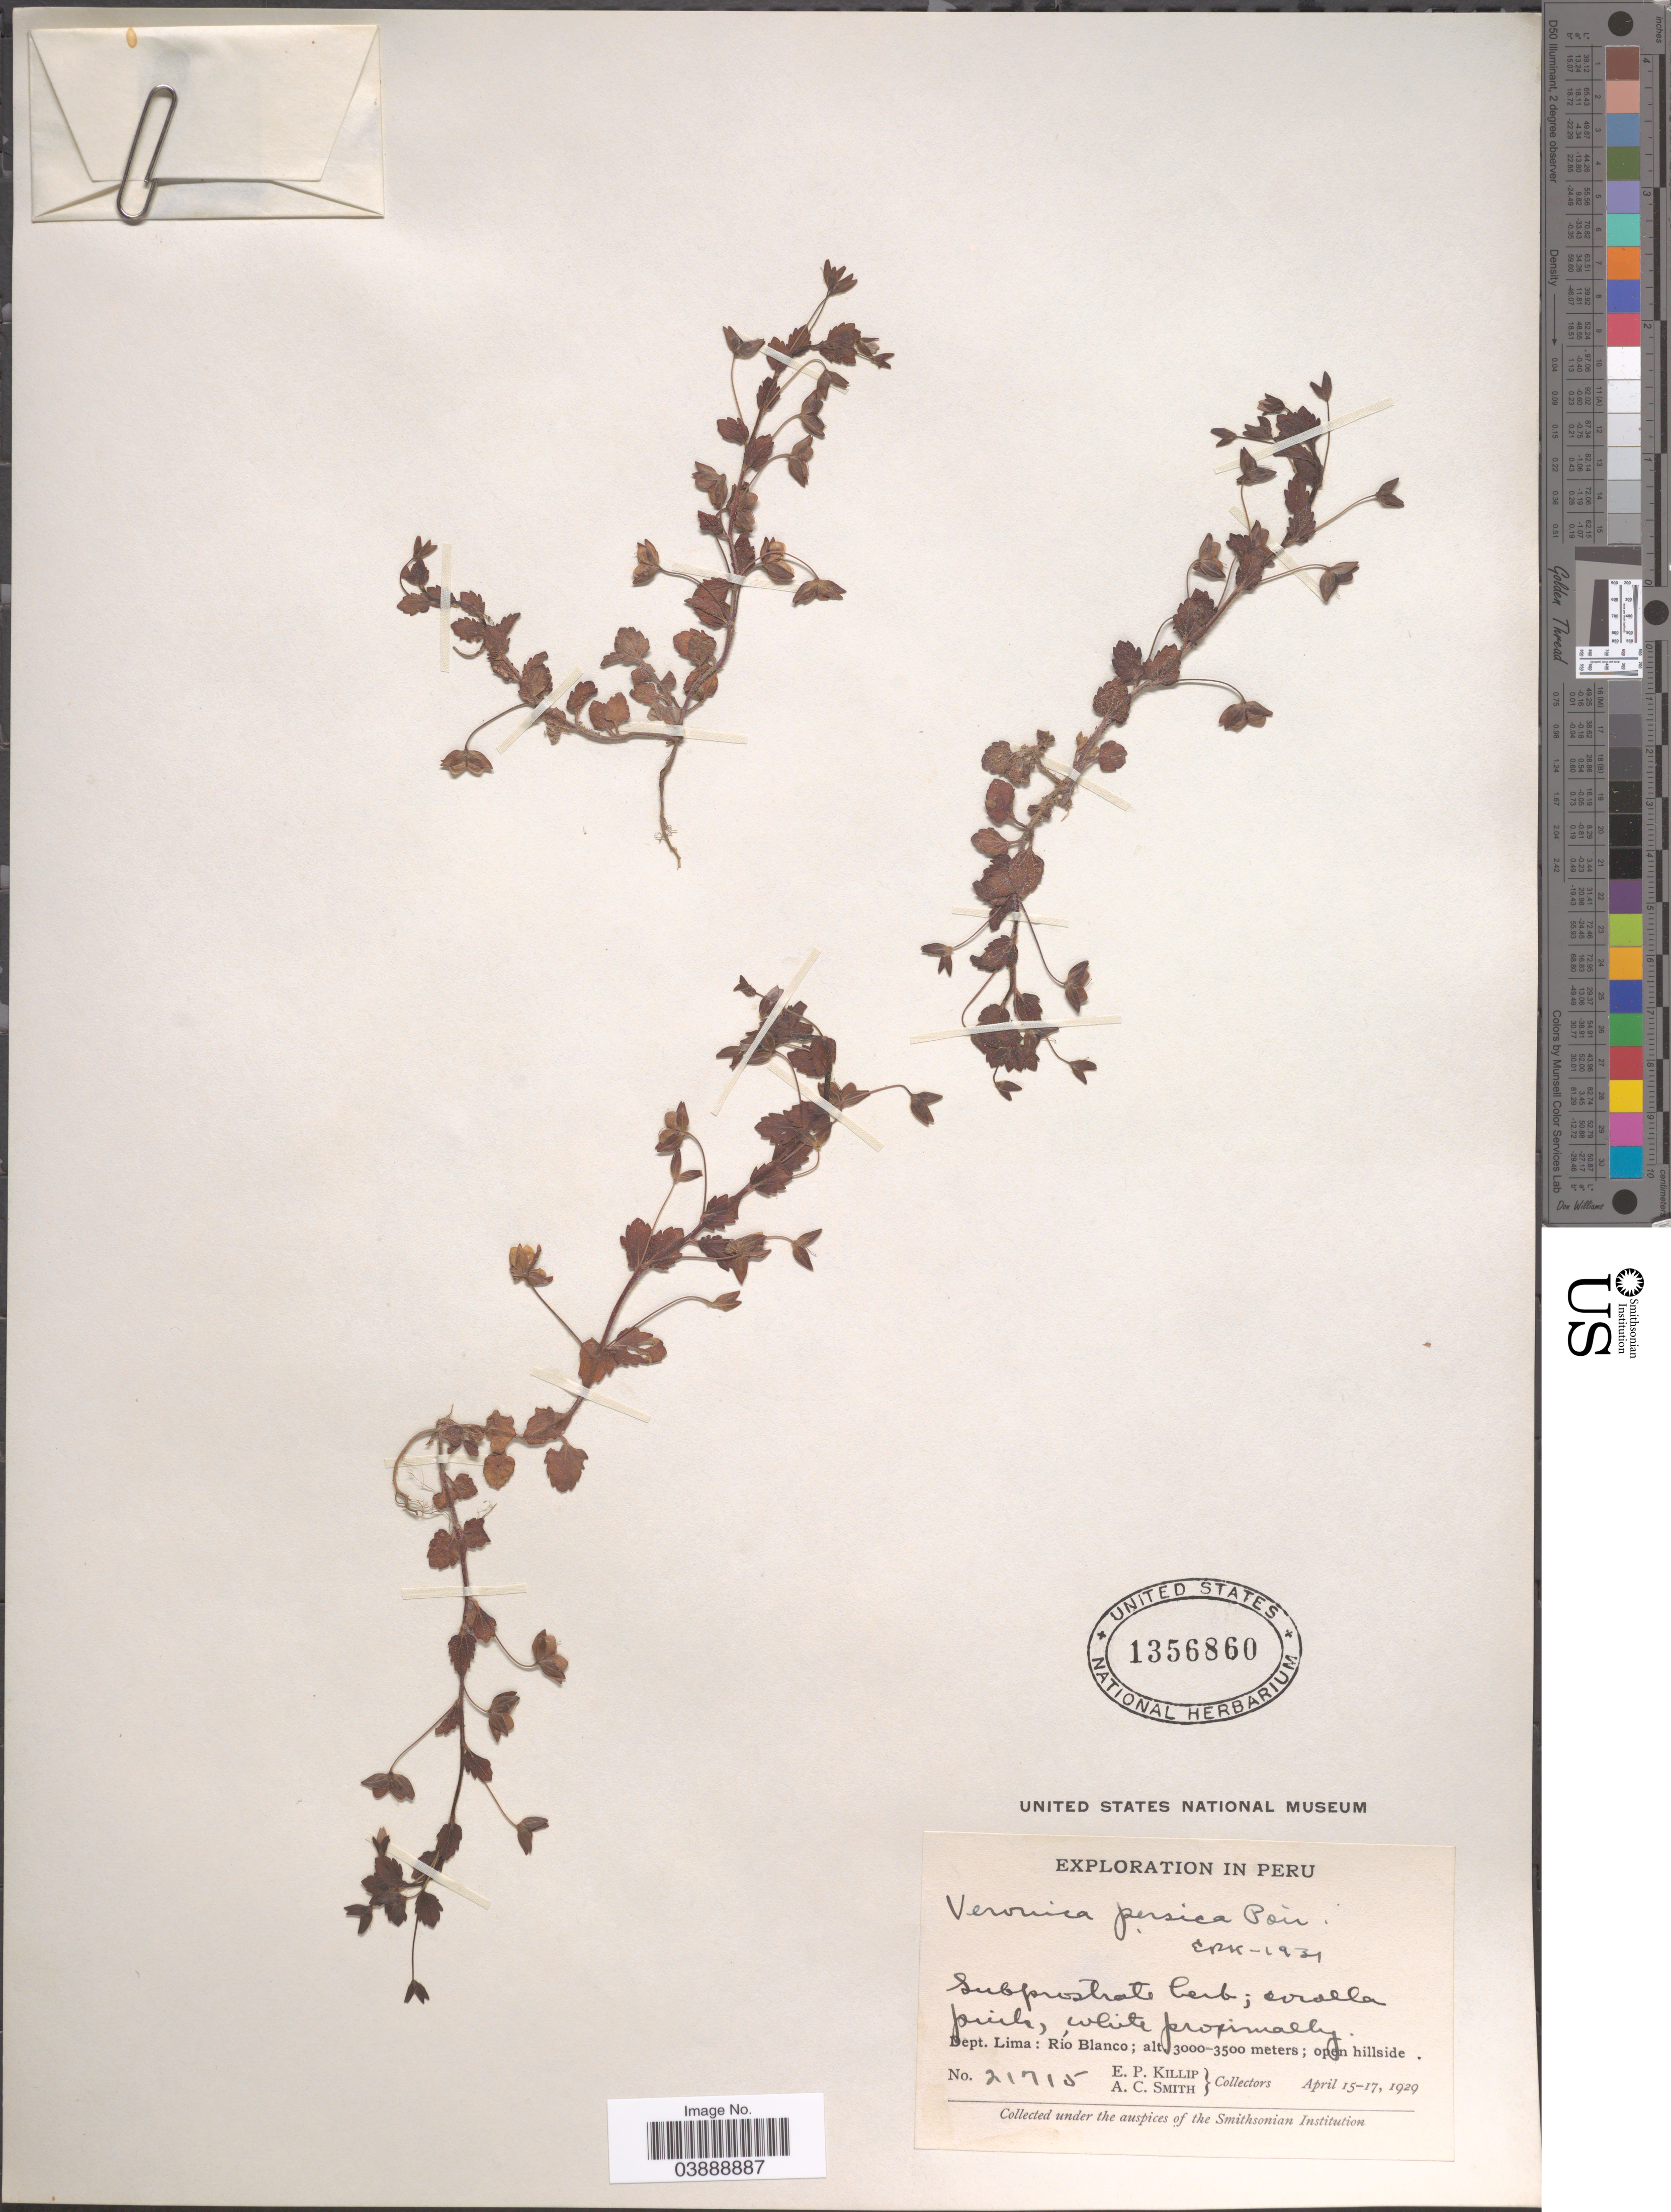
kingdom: Plantae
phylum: Tracheophyta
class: Magnoliopsida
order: Lamiales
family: Plantaginaceae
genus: Veronica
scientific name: Veronica persica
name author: Poir.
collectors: E. P. Killip & A. C. Smith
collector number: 21715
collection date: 1929-04-15/1929-04-17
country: Peru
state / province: Lima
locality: Dept. Lima: Río Blanco.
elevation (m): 3000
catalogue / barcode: US 1356860